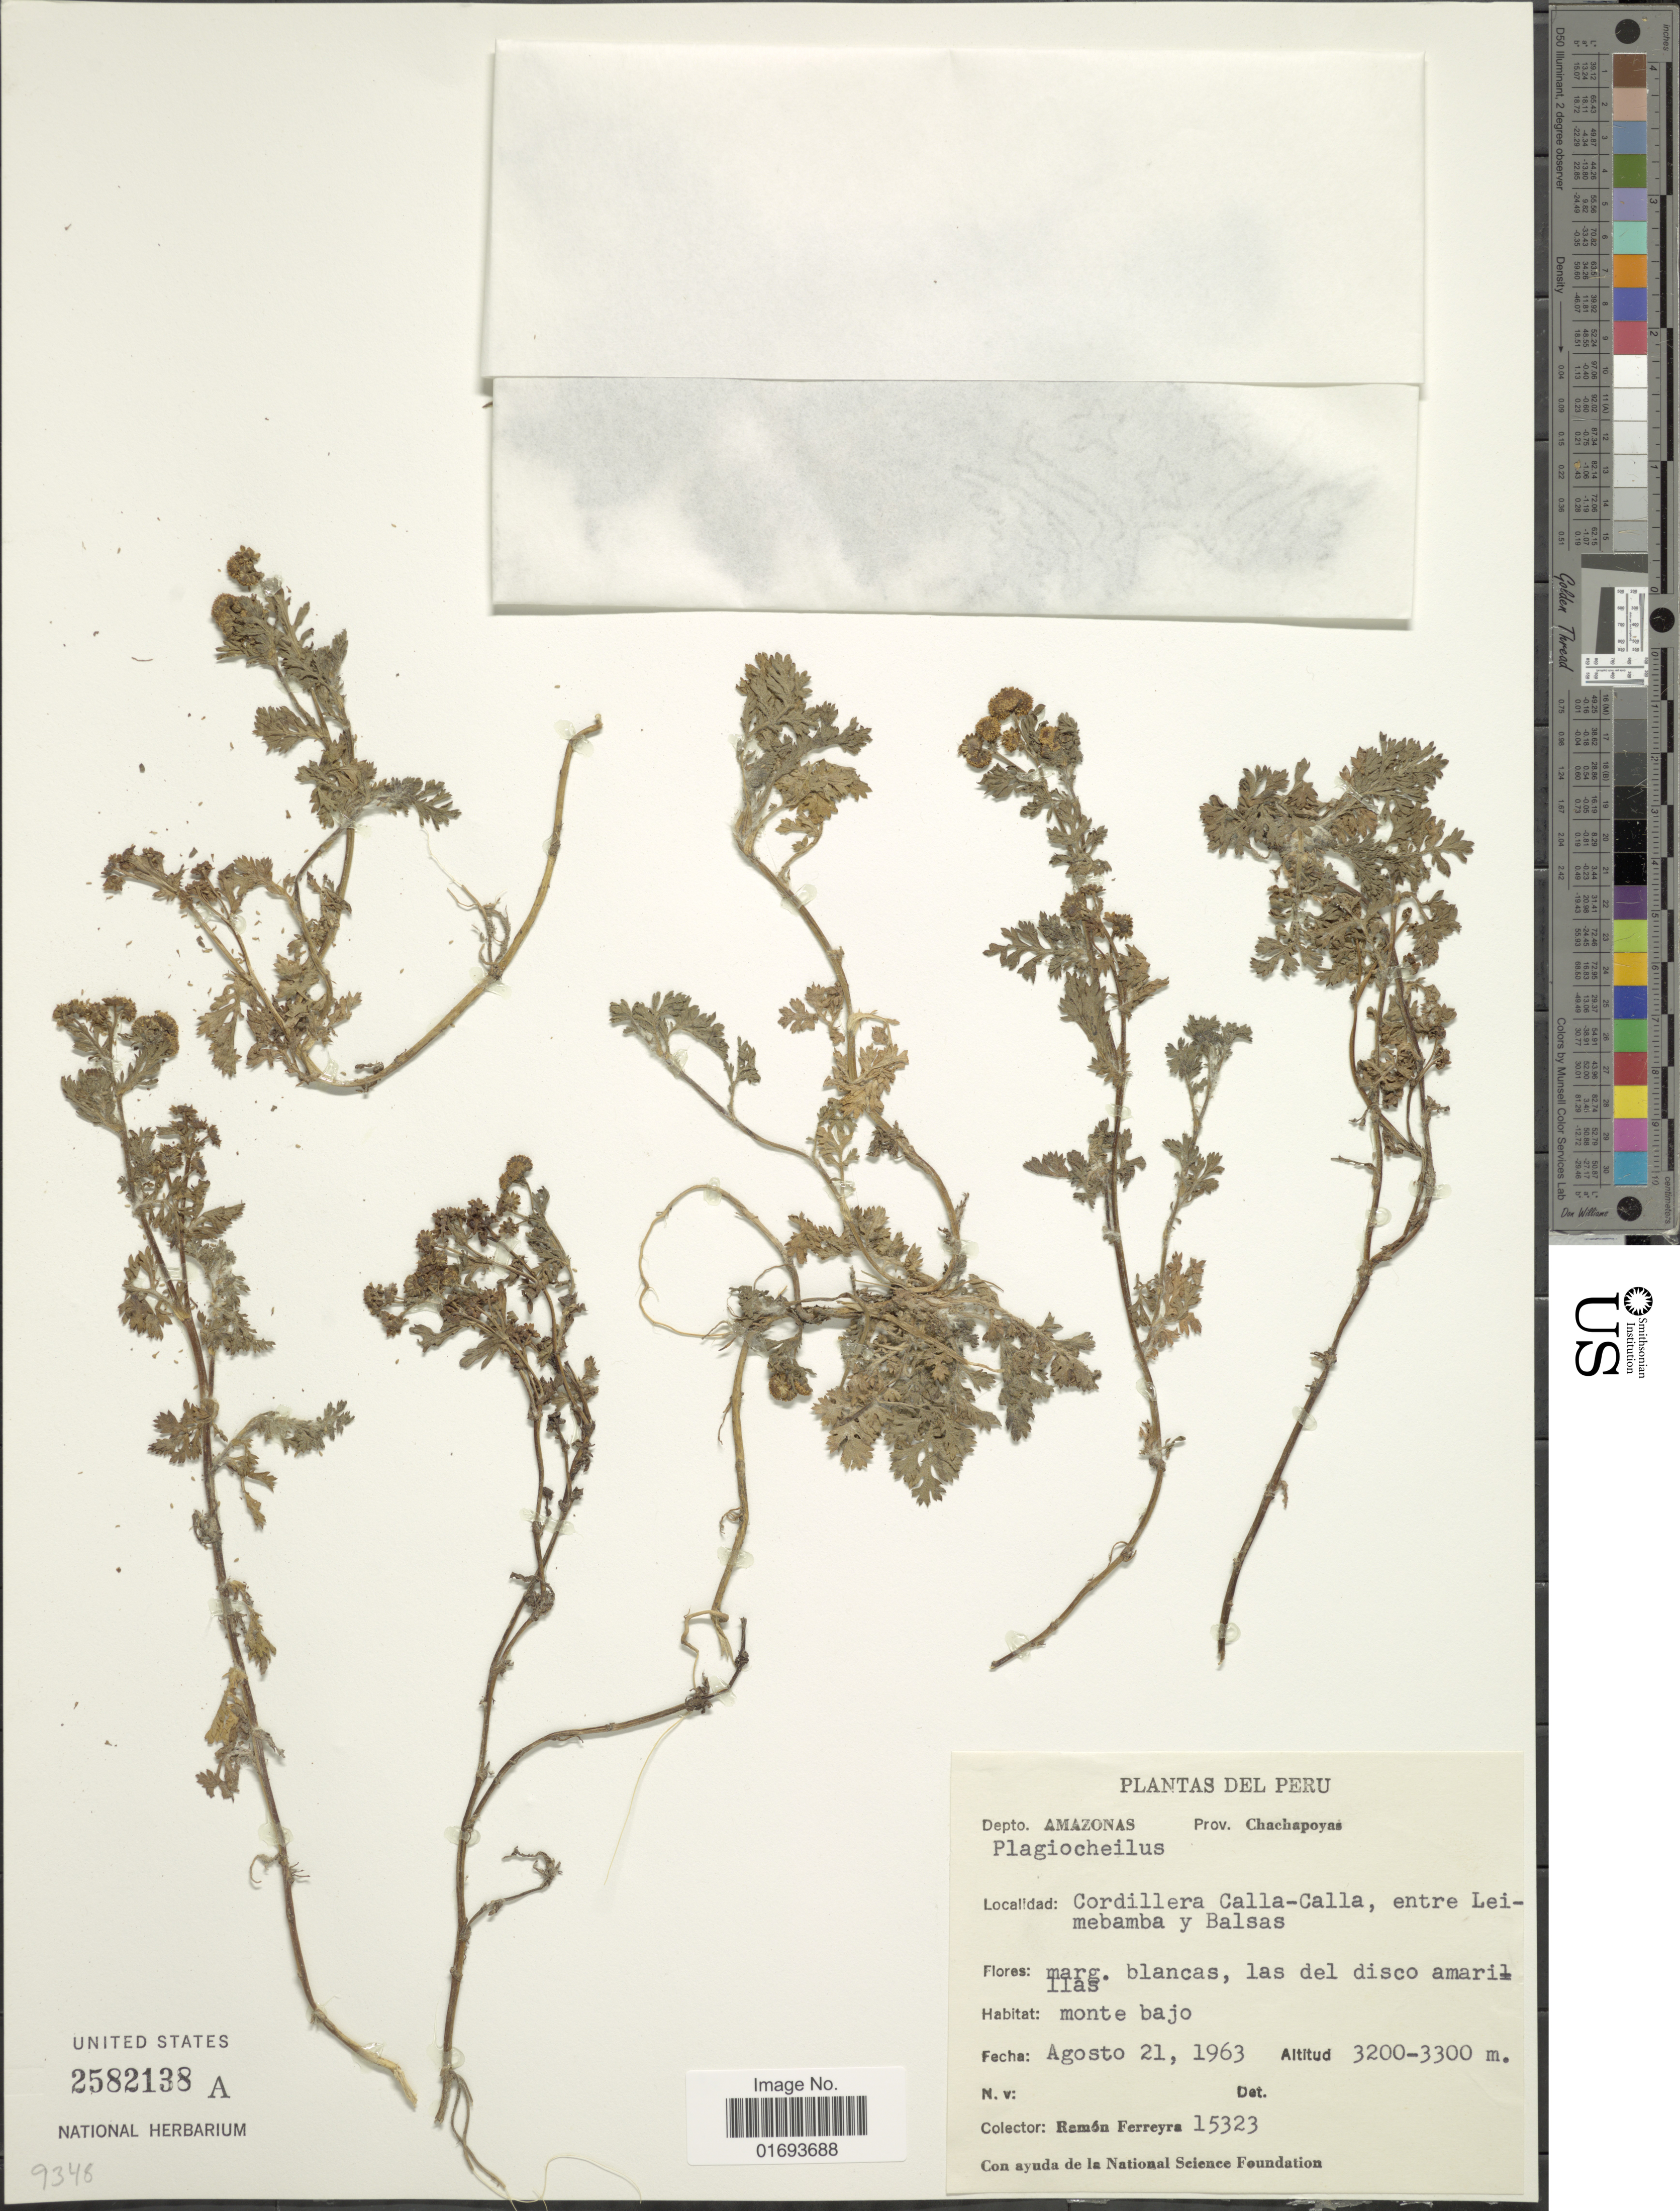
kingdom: Plantae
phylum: Tracheophyta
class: Magnoliopsida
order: Asterales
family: Asteraceae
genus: Plagiocheilus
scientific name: Plagiocheilus sp.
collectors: R. A. Ferreyra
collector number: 15323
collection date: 1963-08-21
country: Peru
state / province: Amazonas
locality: Peru. Depto. Amazonas. Prov. Chachapoyas. Cordillera Calla-Calla, entre Leimebamba y Balsas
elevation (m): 3200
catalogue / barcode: US 2582138A